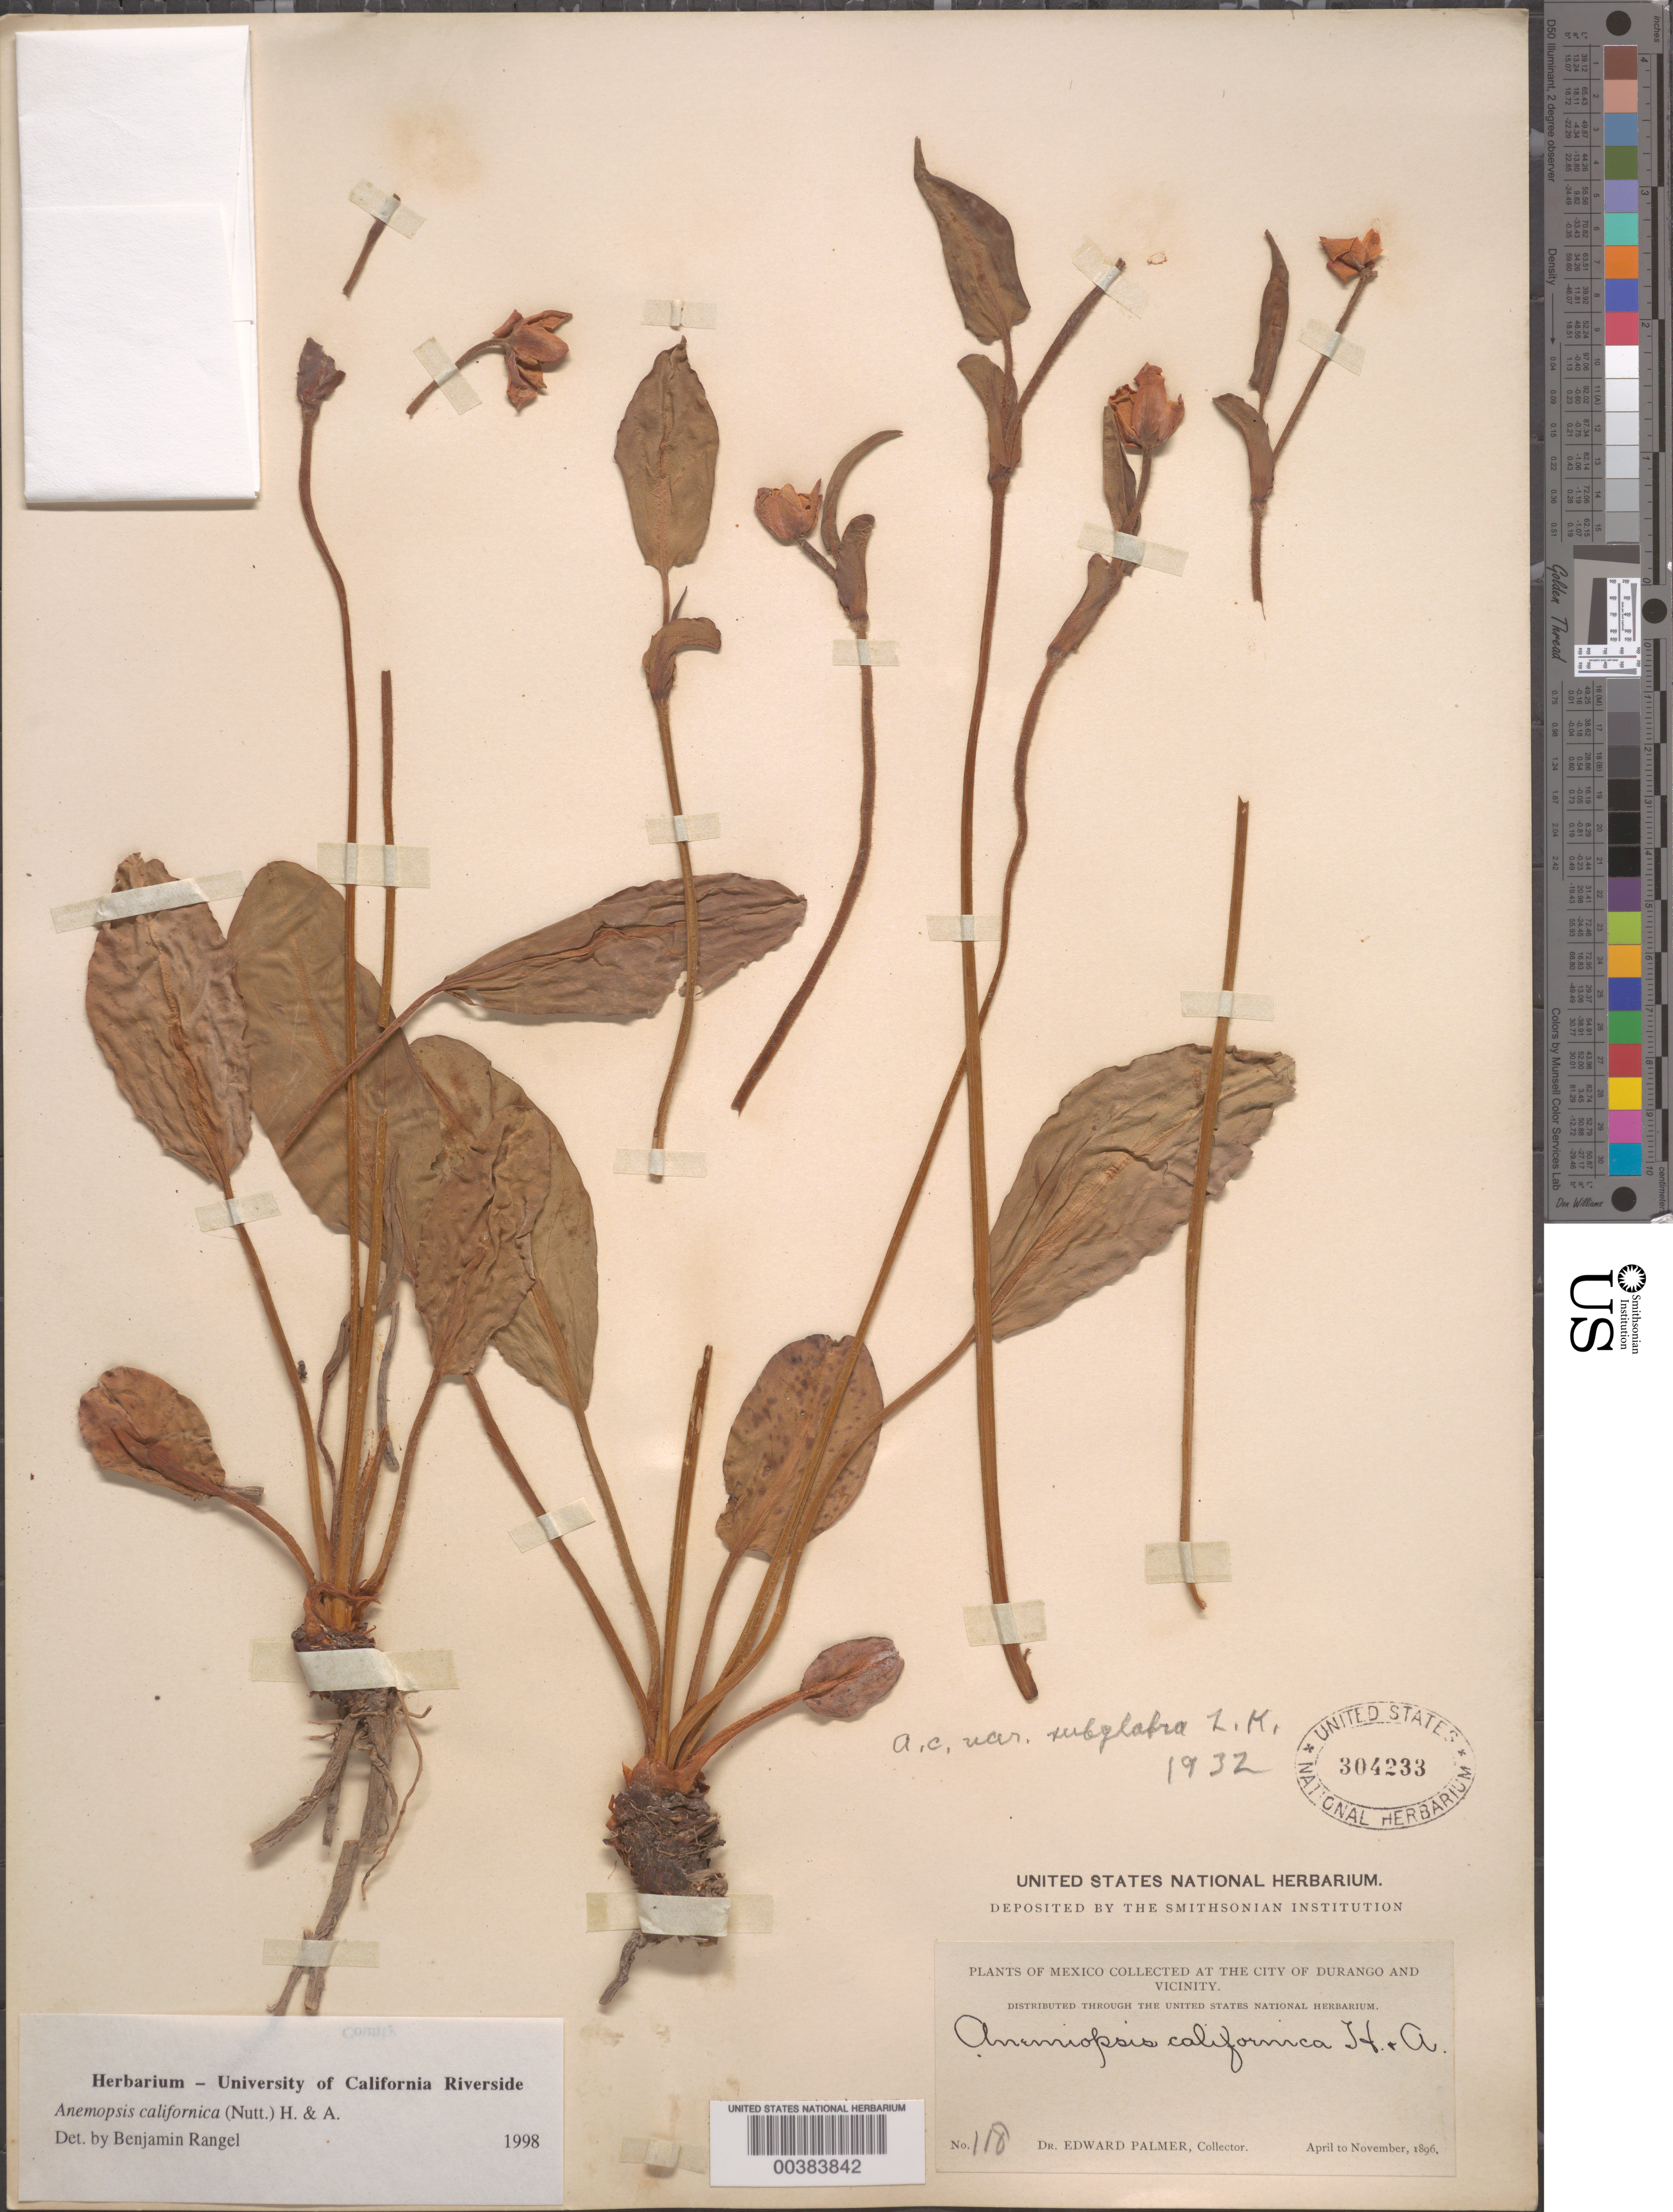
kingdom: Plantae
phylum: Tracheophyta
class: Magnoliopsida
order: Piperales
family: Saururaceae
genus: Anemopsis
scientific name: Anemopsis californica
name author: (Nutt.) Hook. & Arn.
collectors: E. Palmer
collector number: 118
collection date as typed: Apr 1896 to -- Nov 1896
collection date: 1896-04/1896-11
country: Mexico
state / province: Durango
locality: Vicinity of Durango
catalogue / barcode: US 304233